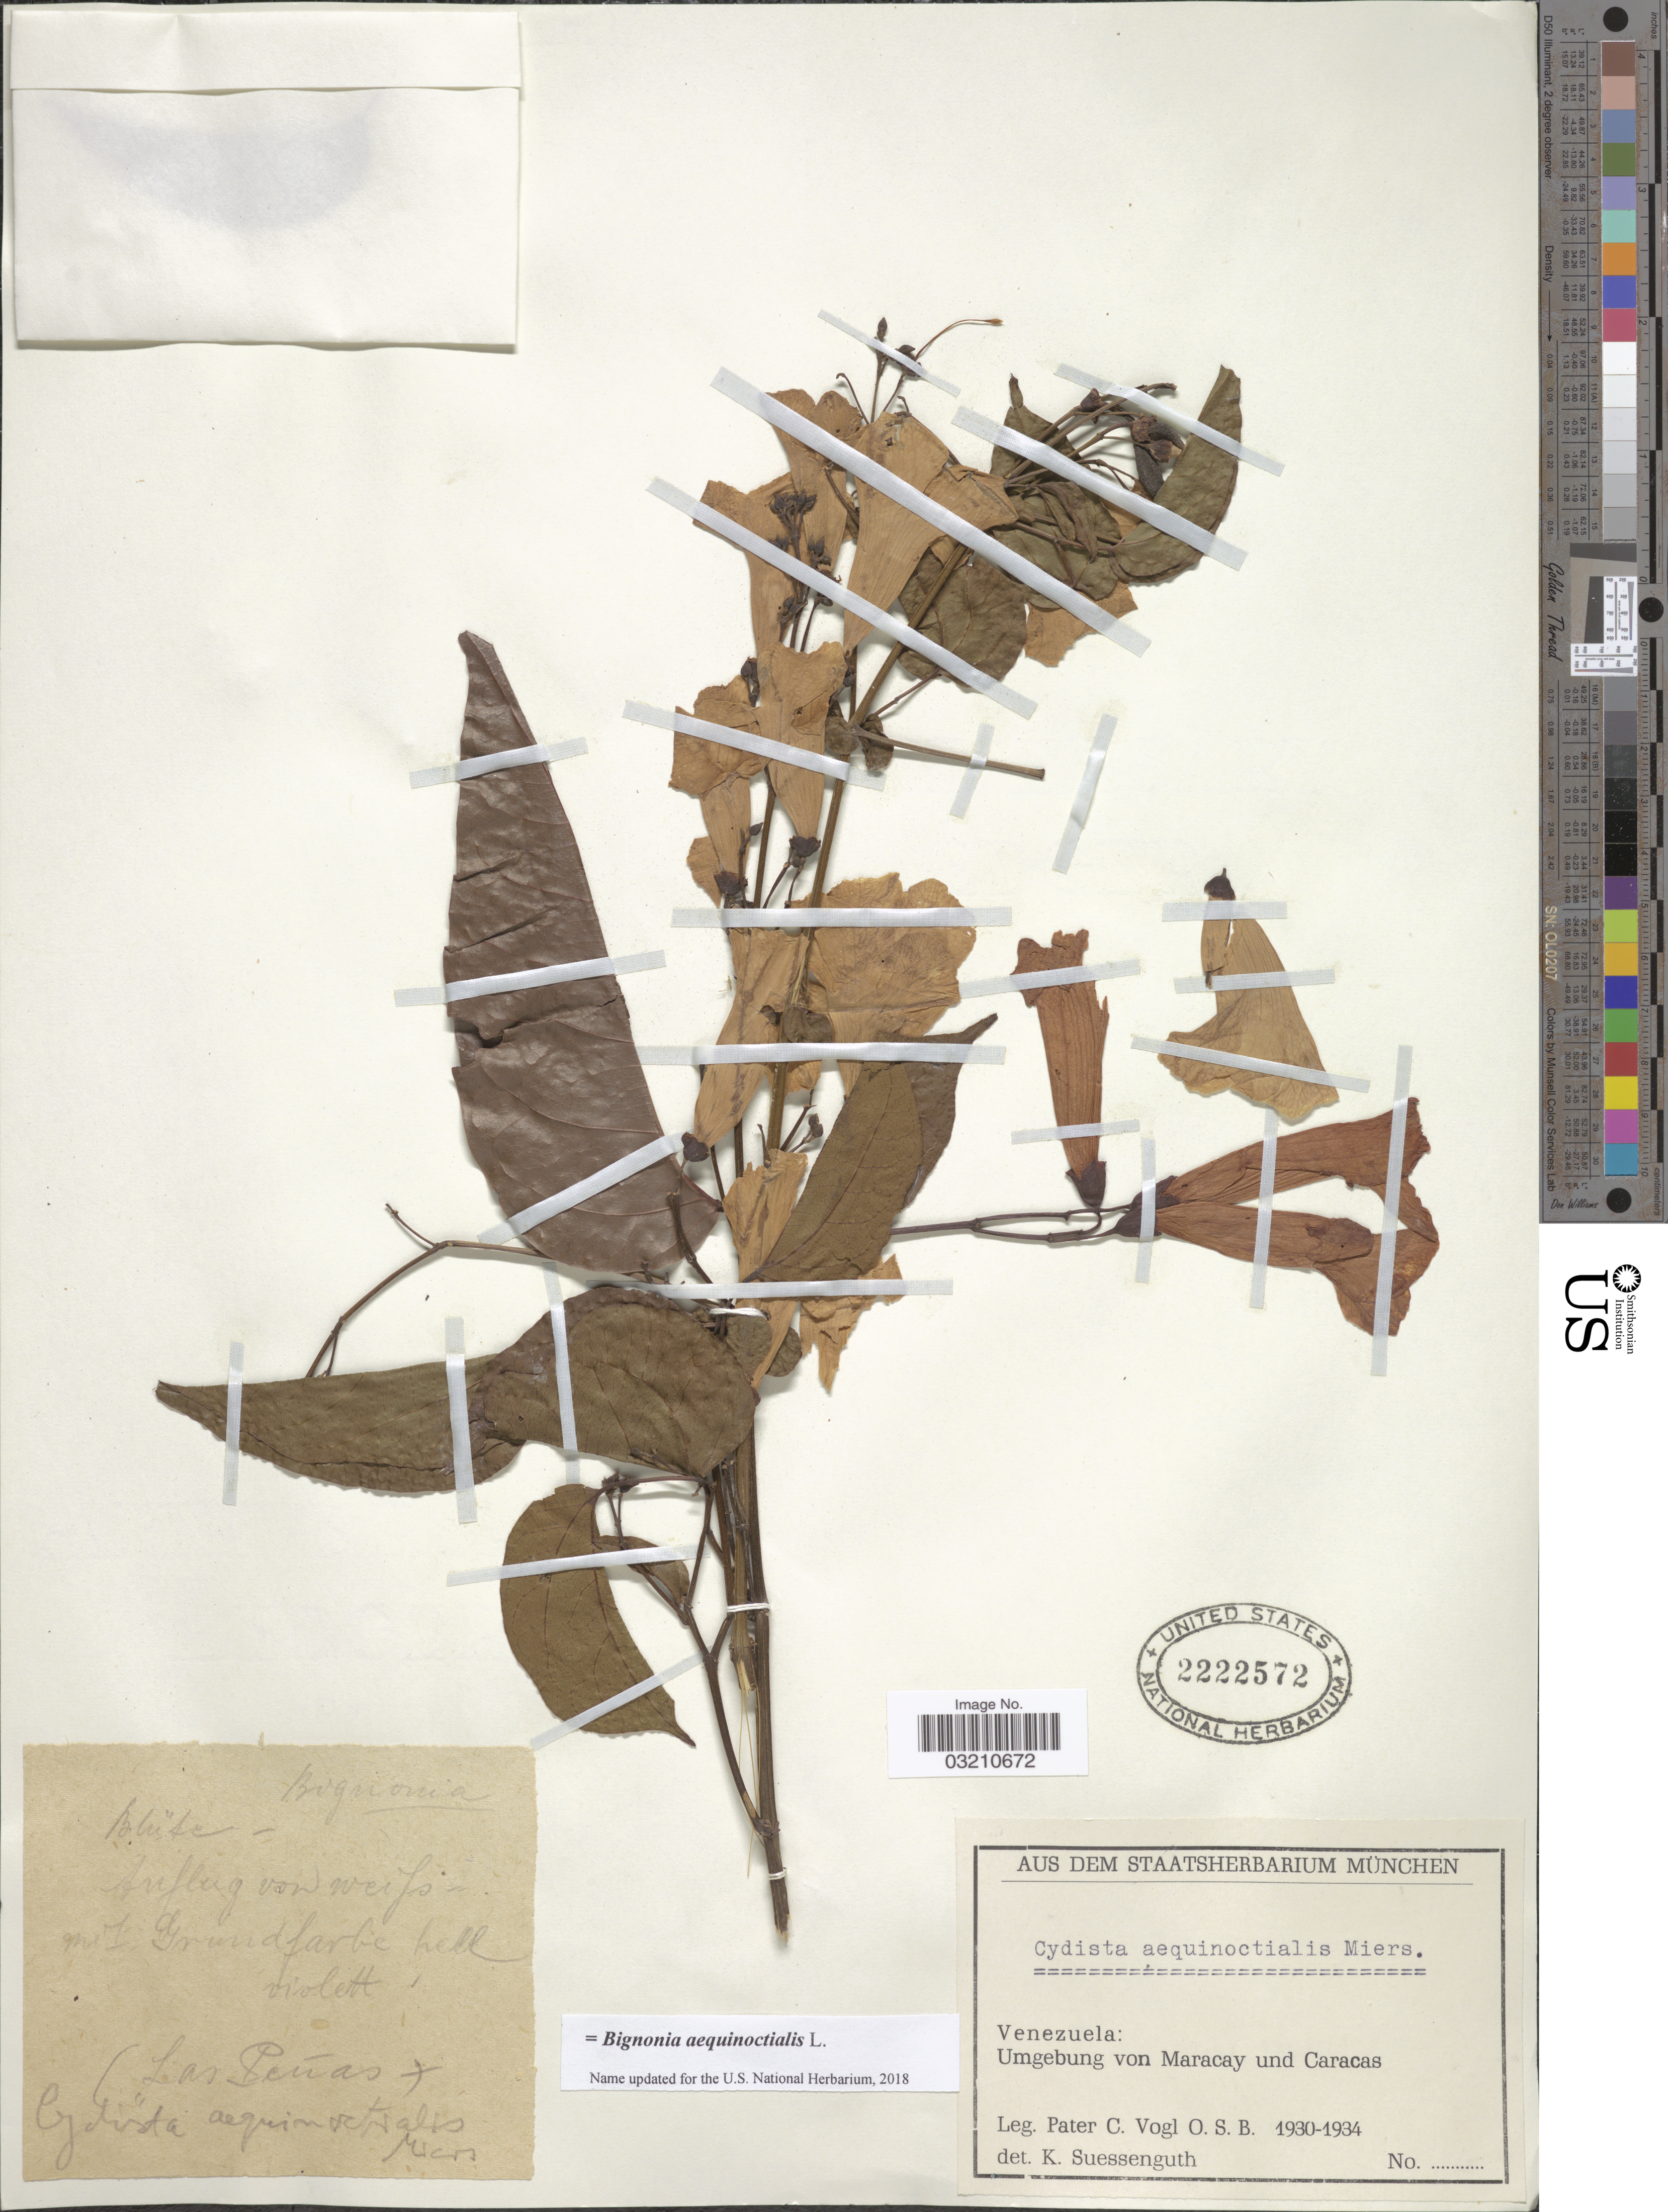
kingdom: Plantae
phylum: Tracheophyta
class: Magnoliopsida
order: Lamiales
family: Bignoniaceae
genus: Bignonia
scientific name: Bignonia aequinoctialis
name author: L.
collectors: P. Vogl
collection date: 1930/1934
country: Venezuela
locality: Umgebung von Maracay und Caracas.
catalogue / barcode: US 2222572